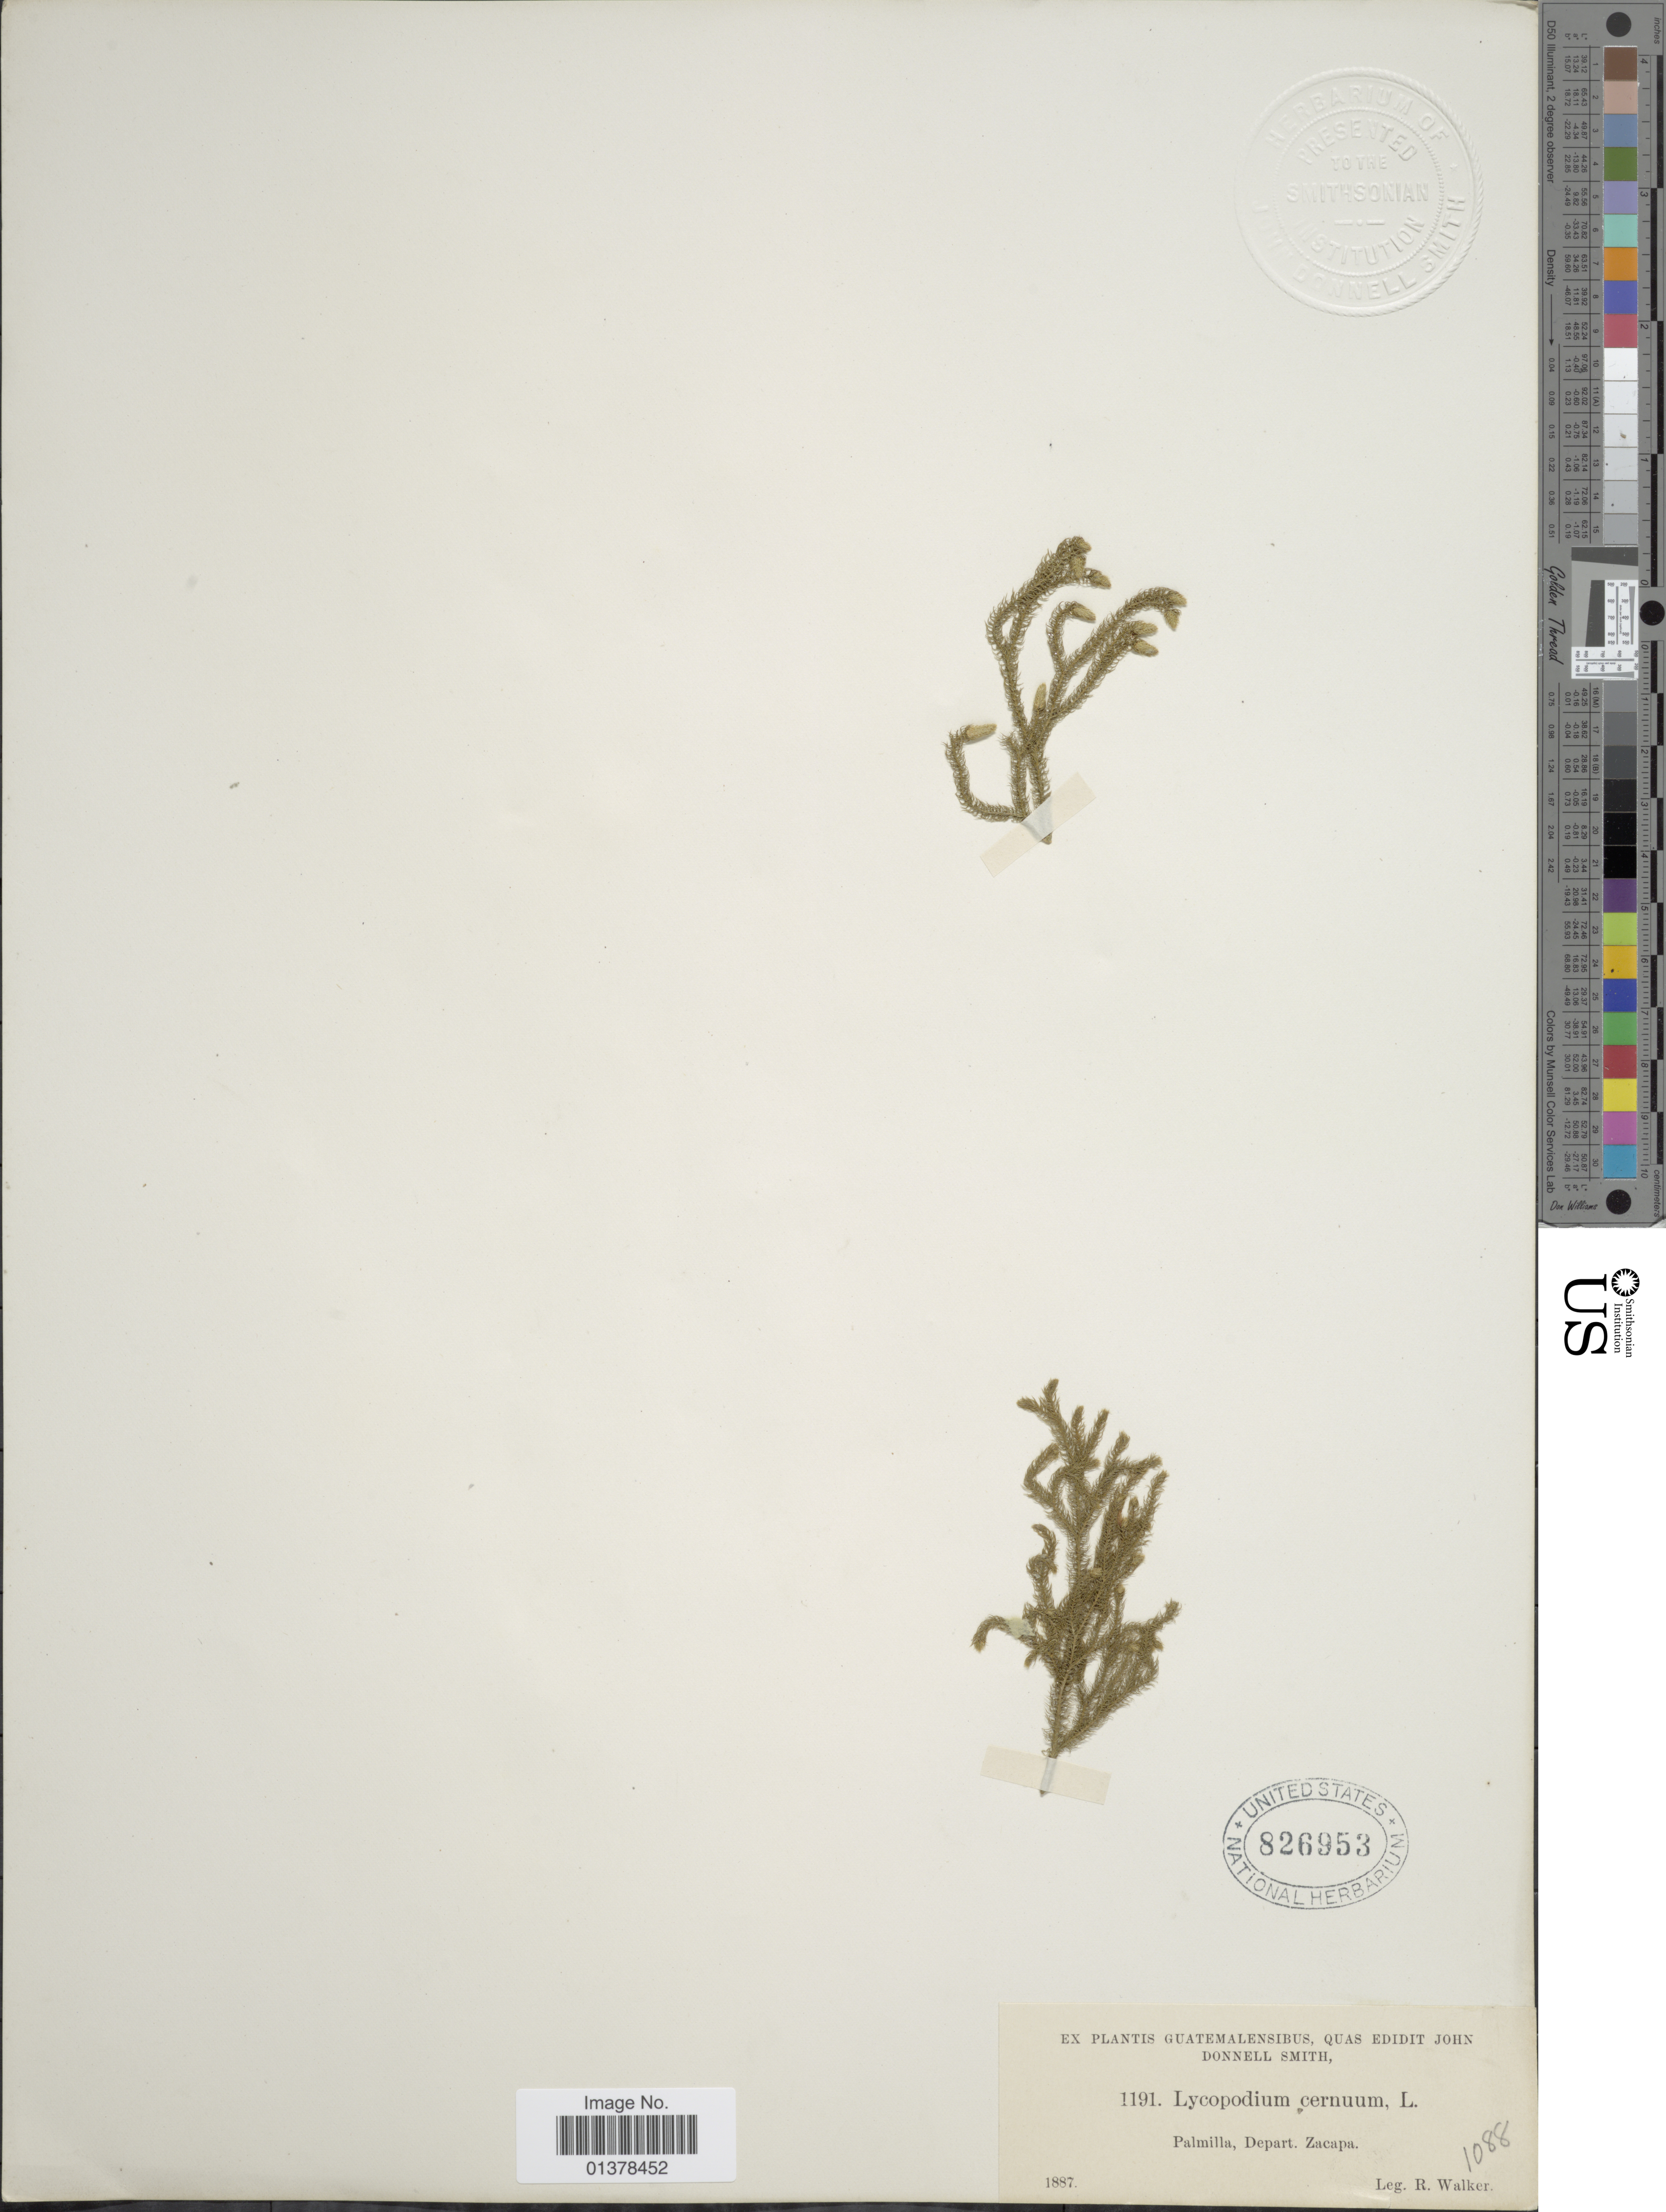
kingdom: Plantae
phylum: Tracheophyta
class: Lycopodiopsida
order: Lycopodiales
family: Lycopodiaceae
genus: Palhinhaea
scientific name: Palhinhaea cernua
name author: (L.) Vasc. & Franco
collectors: R. Walker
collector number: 1088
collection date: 1887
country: Guatemala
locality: Palmilla, Depart. Zacapa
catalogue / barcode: US 826953